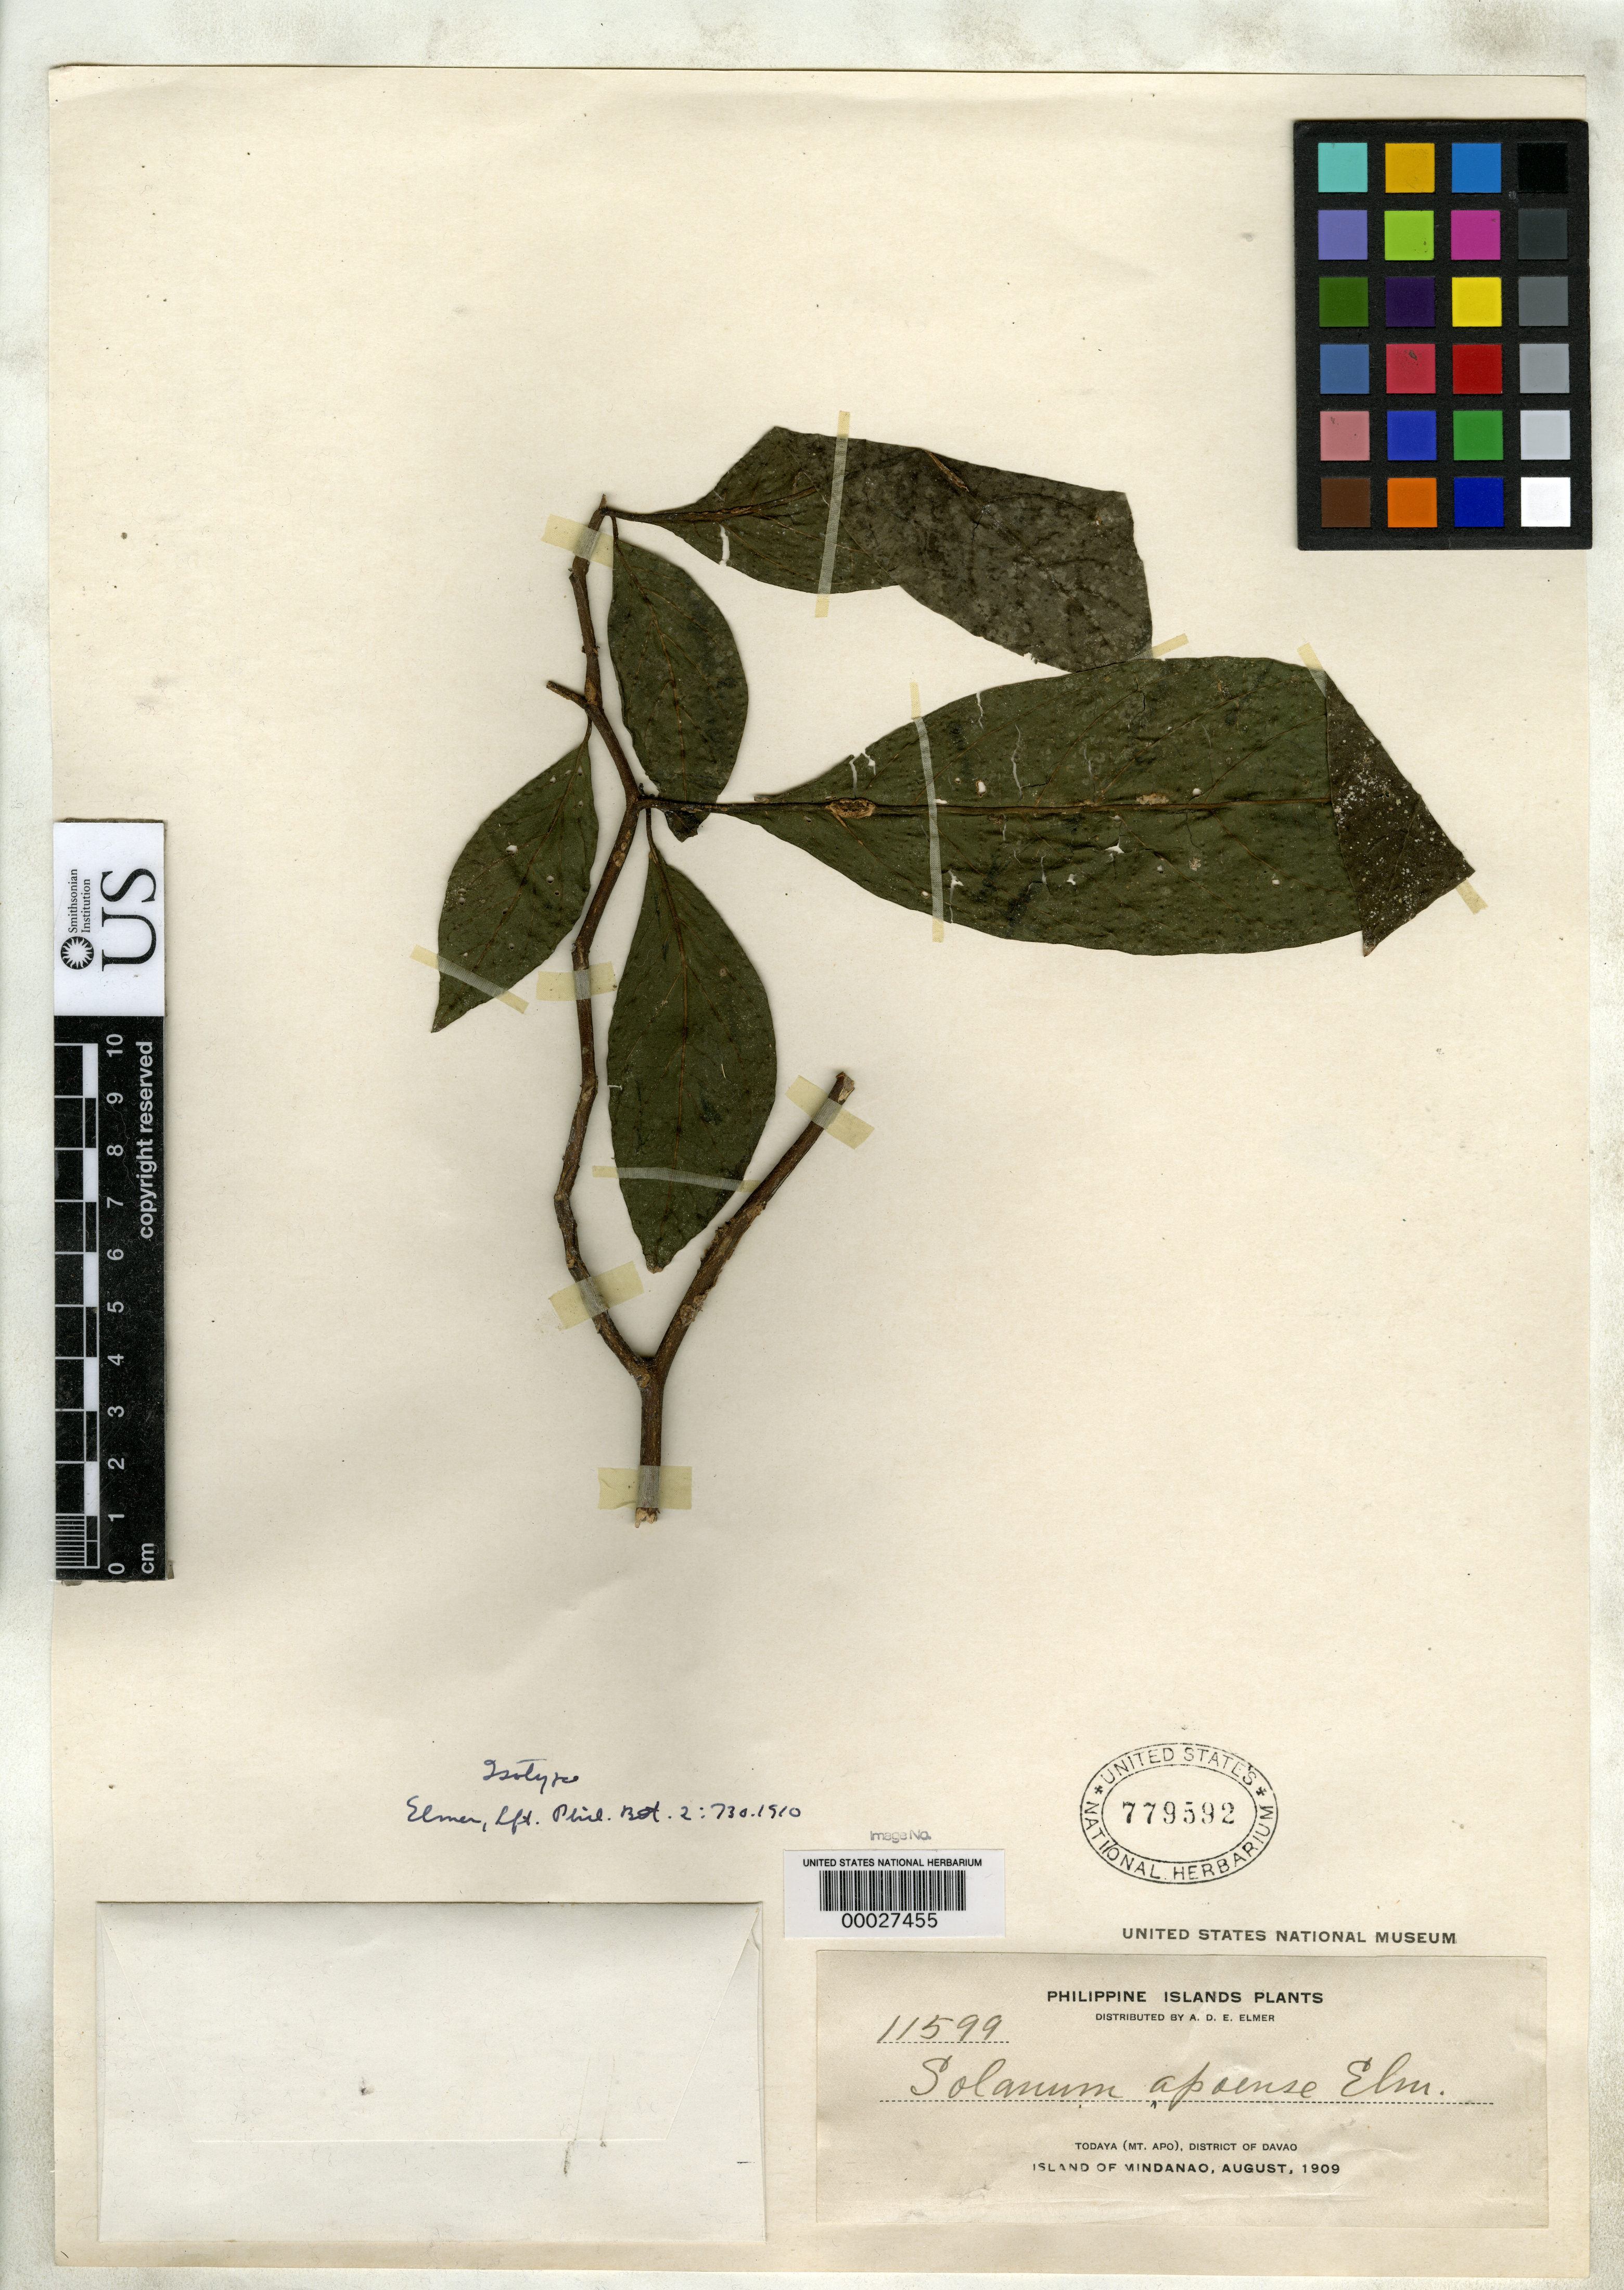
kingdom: Plantae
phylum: Tracheophyta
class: Magnoliopsida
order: Solanales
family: Solanaceae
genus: Solanum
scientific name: Solanum apoense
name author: Elmer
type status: Isotype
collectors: A. D. E. Elmer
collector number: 11599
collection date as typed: Aug 1909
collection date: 1909-08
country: Philippines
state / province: Davao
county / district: Davao del Sur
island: Mindanao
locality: Todaya (Mt. Apo), District of Davao, Island of Mindanao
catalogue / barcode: US 779592